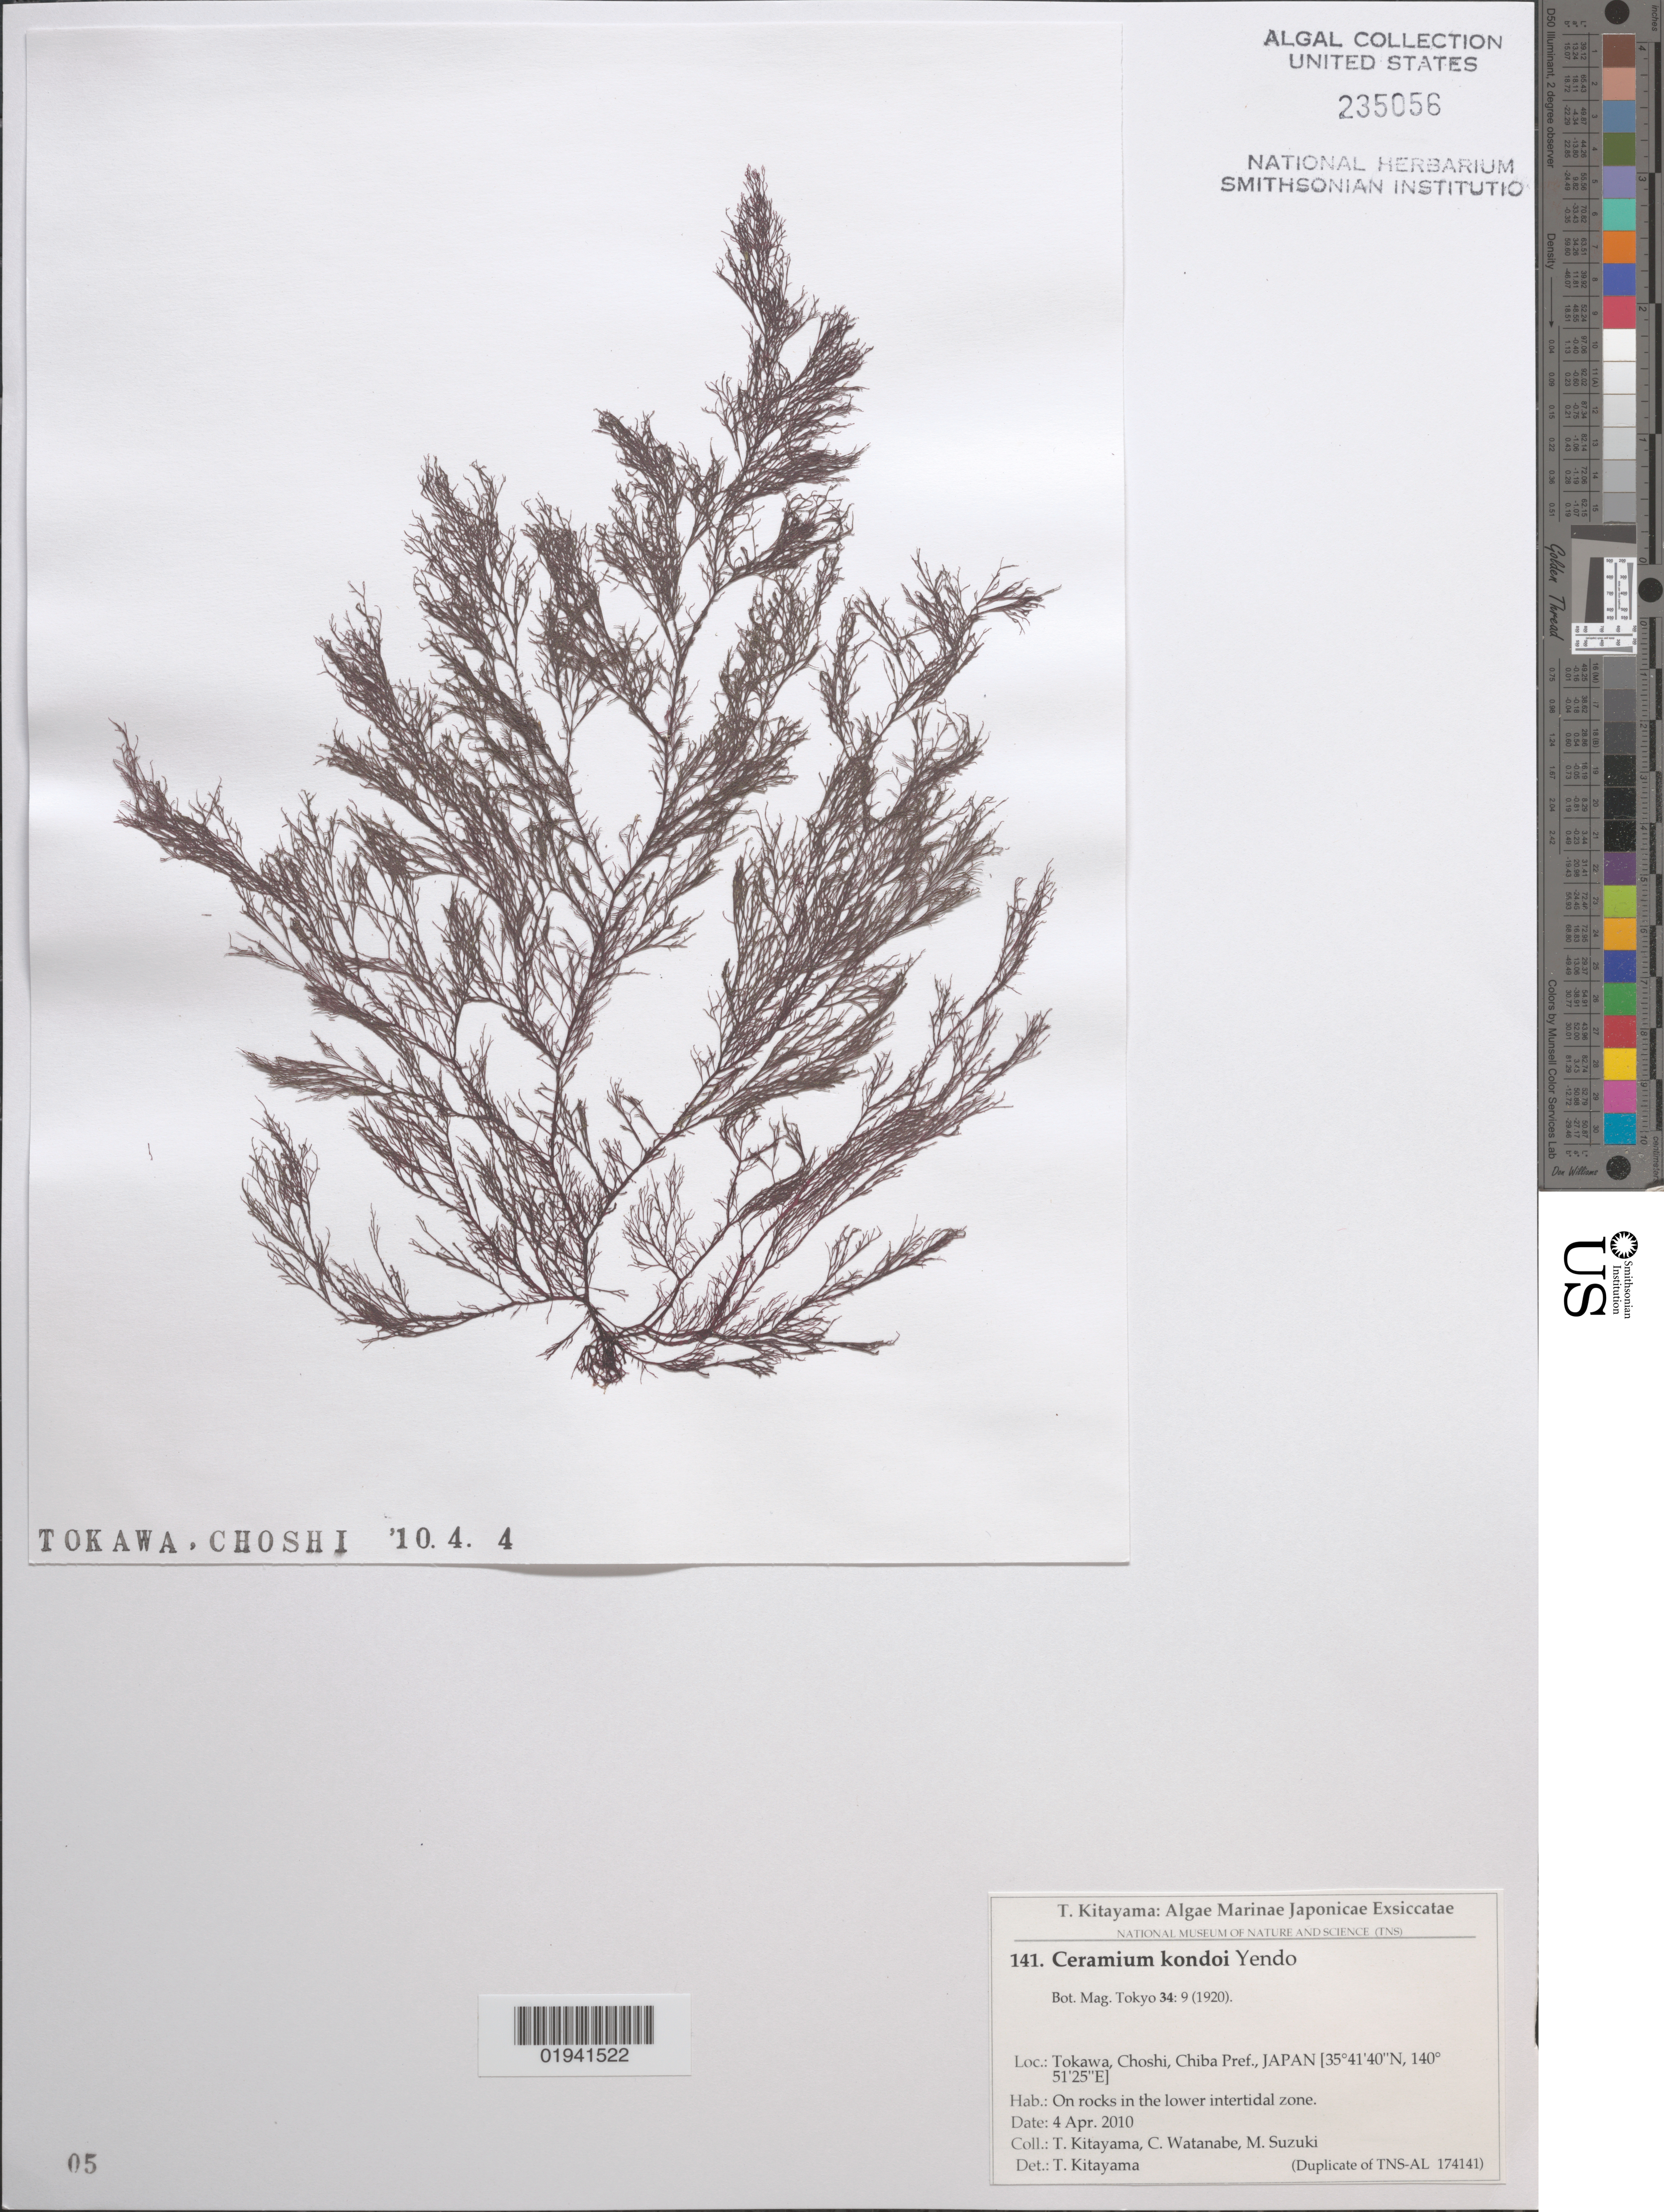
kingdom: Plantae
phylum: Rhodophyta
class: Florideophyceae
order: Ceramiales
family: Ceramiaceae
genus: Ceramium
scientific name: Ceramium kondoi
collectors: T. Kitayama, C. Watanabe & M. Suzuki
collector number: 141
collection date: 2010-04-04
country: Japan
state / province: Tiba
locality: Tokawa, Choshi, Chiba Pref.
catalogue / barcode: US 235056